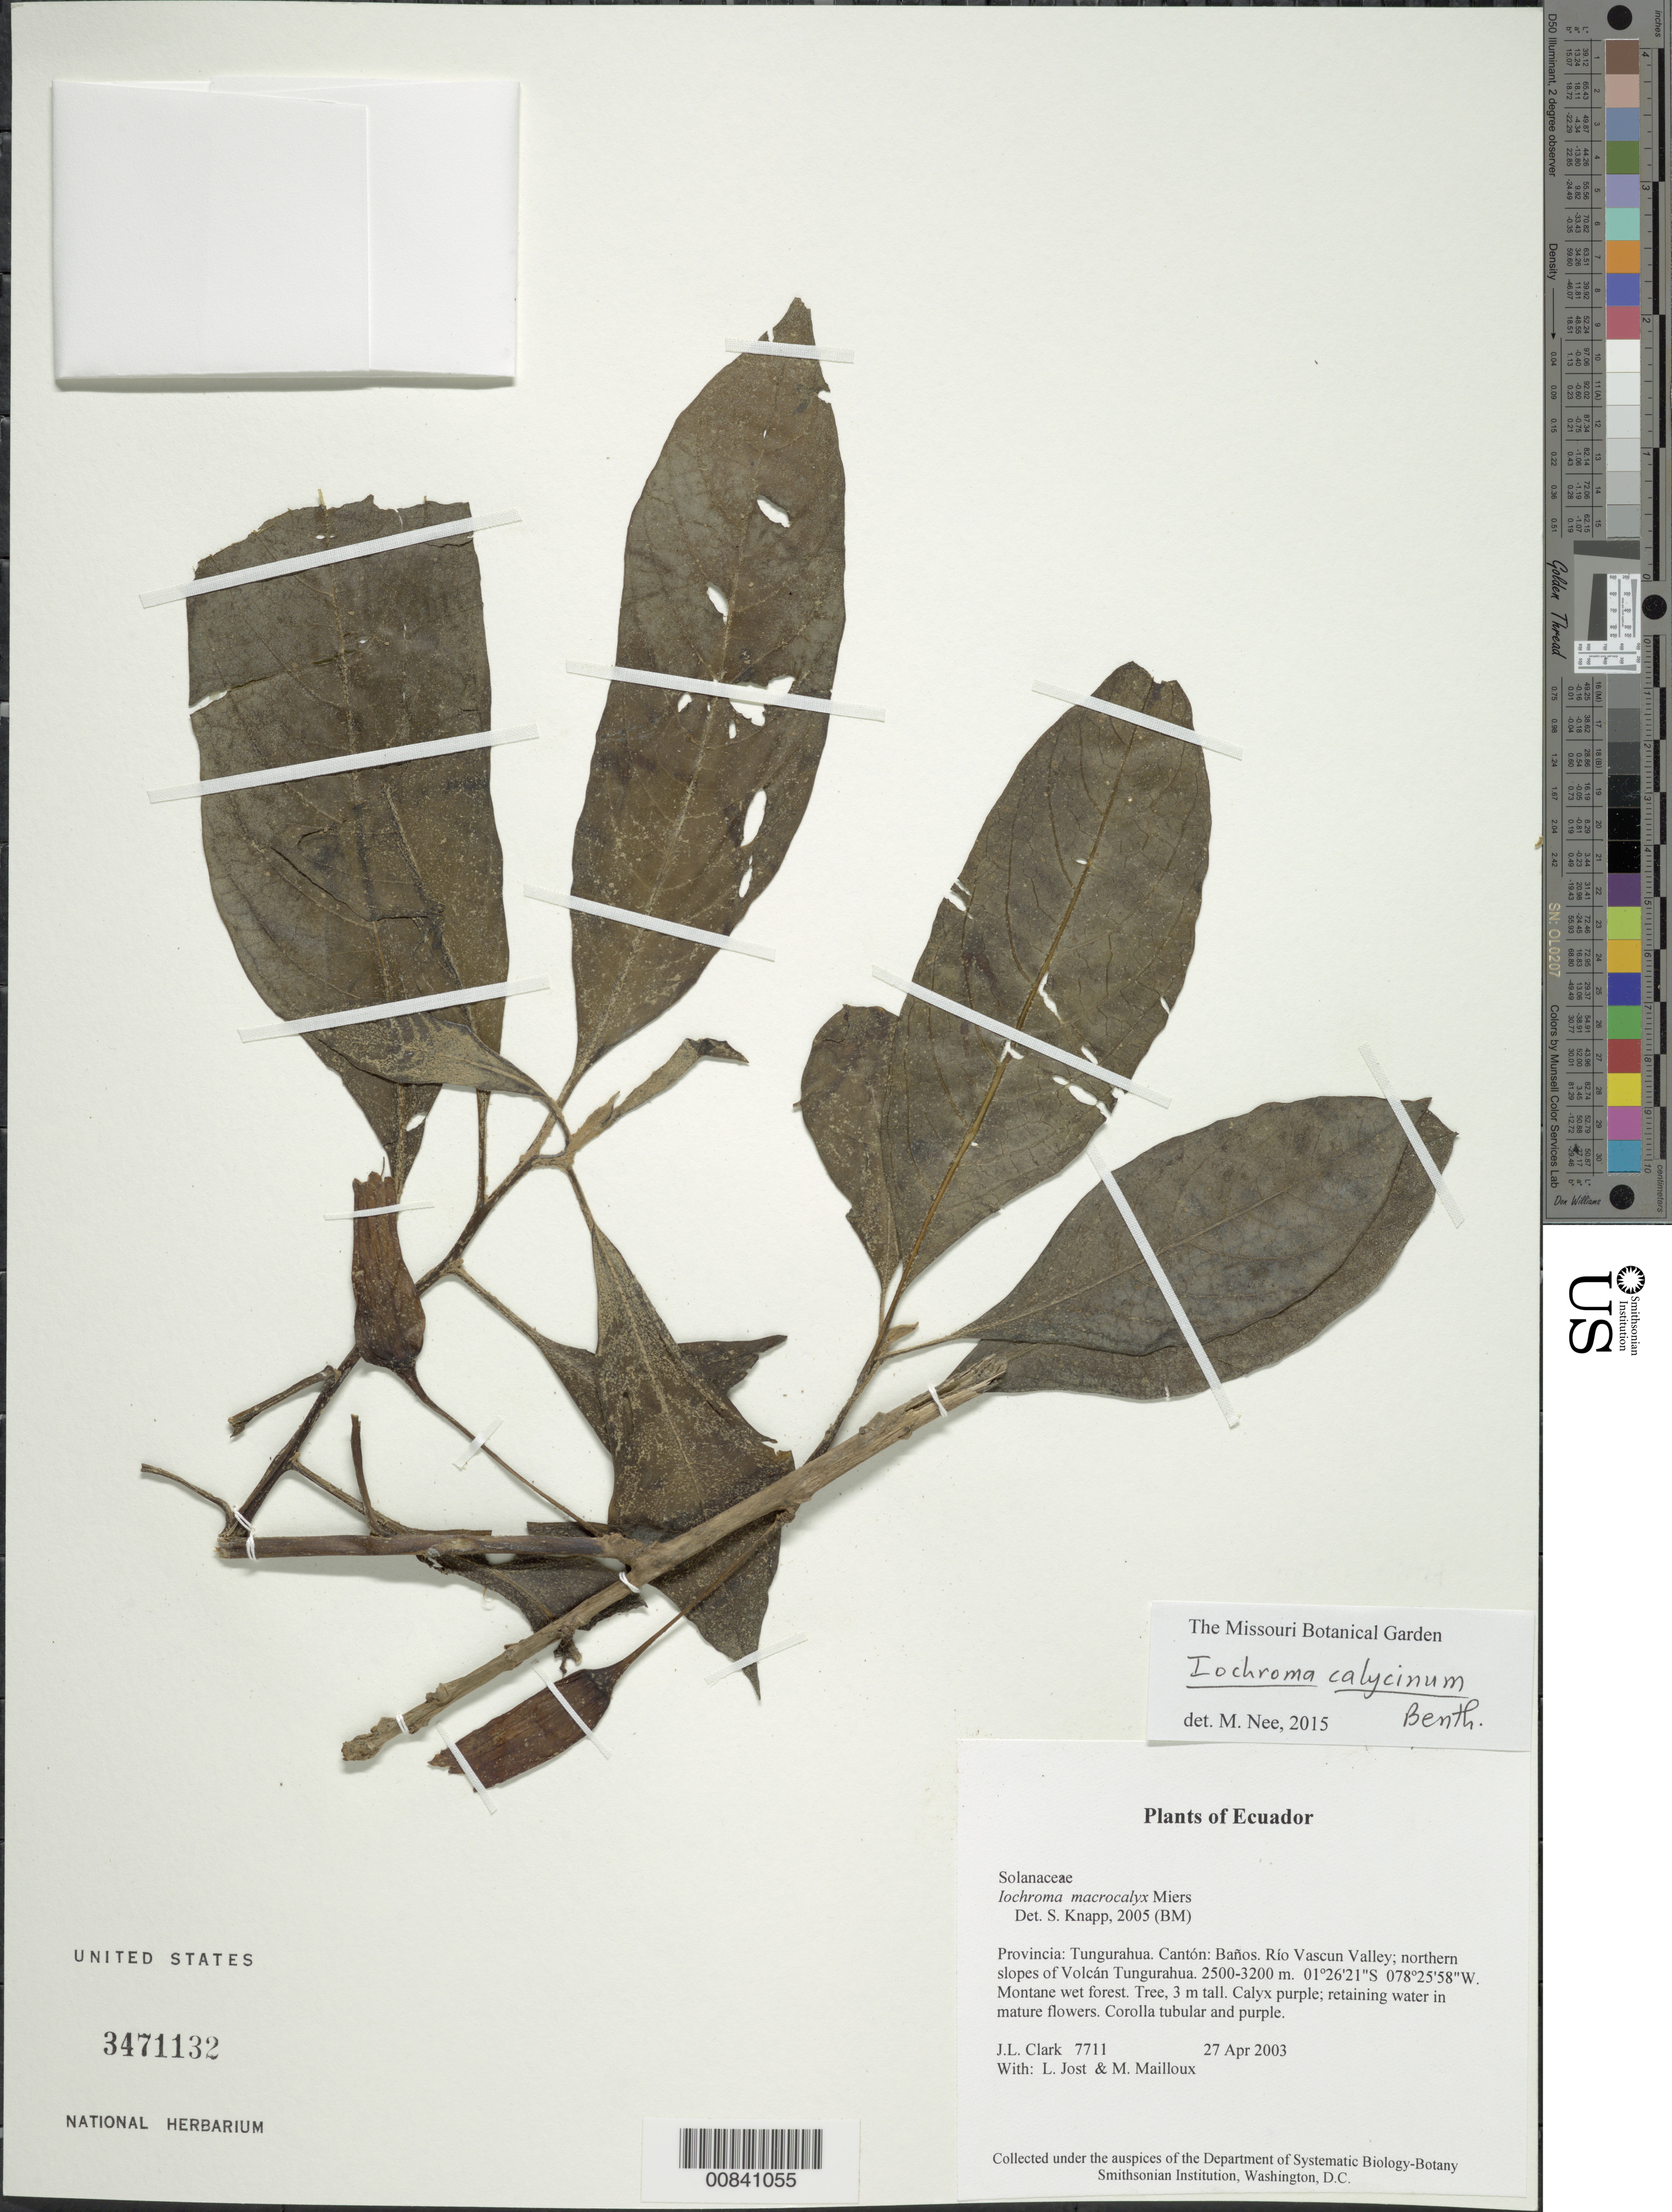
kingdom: Plantae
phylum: Tracheophyta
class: Magnoliopsida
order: Solanales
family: Solanaceae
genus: Iochroma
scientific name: Iochroma calycina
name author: Benth.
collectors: J. L. Clark, L. Jost & M. Mailloux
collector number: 7711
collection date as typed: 27 Apr 2003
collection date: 2003-04-27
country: Ecuador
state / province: Tungurahua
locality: Baños. Río Vascun Valley; northern slopes of Volcán Tungurahua.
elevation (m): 2500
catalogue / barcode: US 3471132